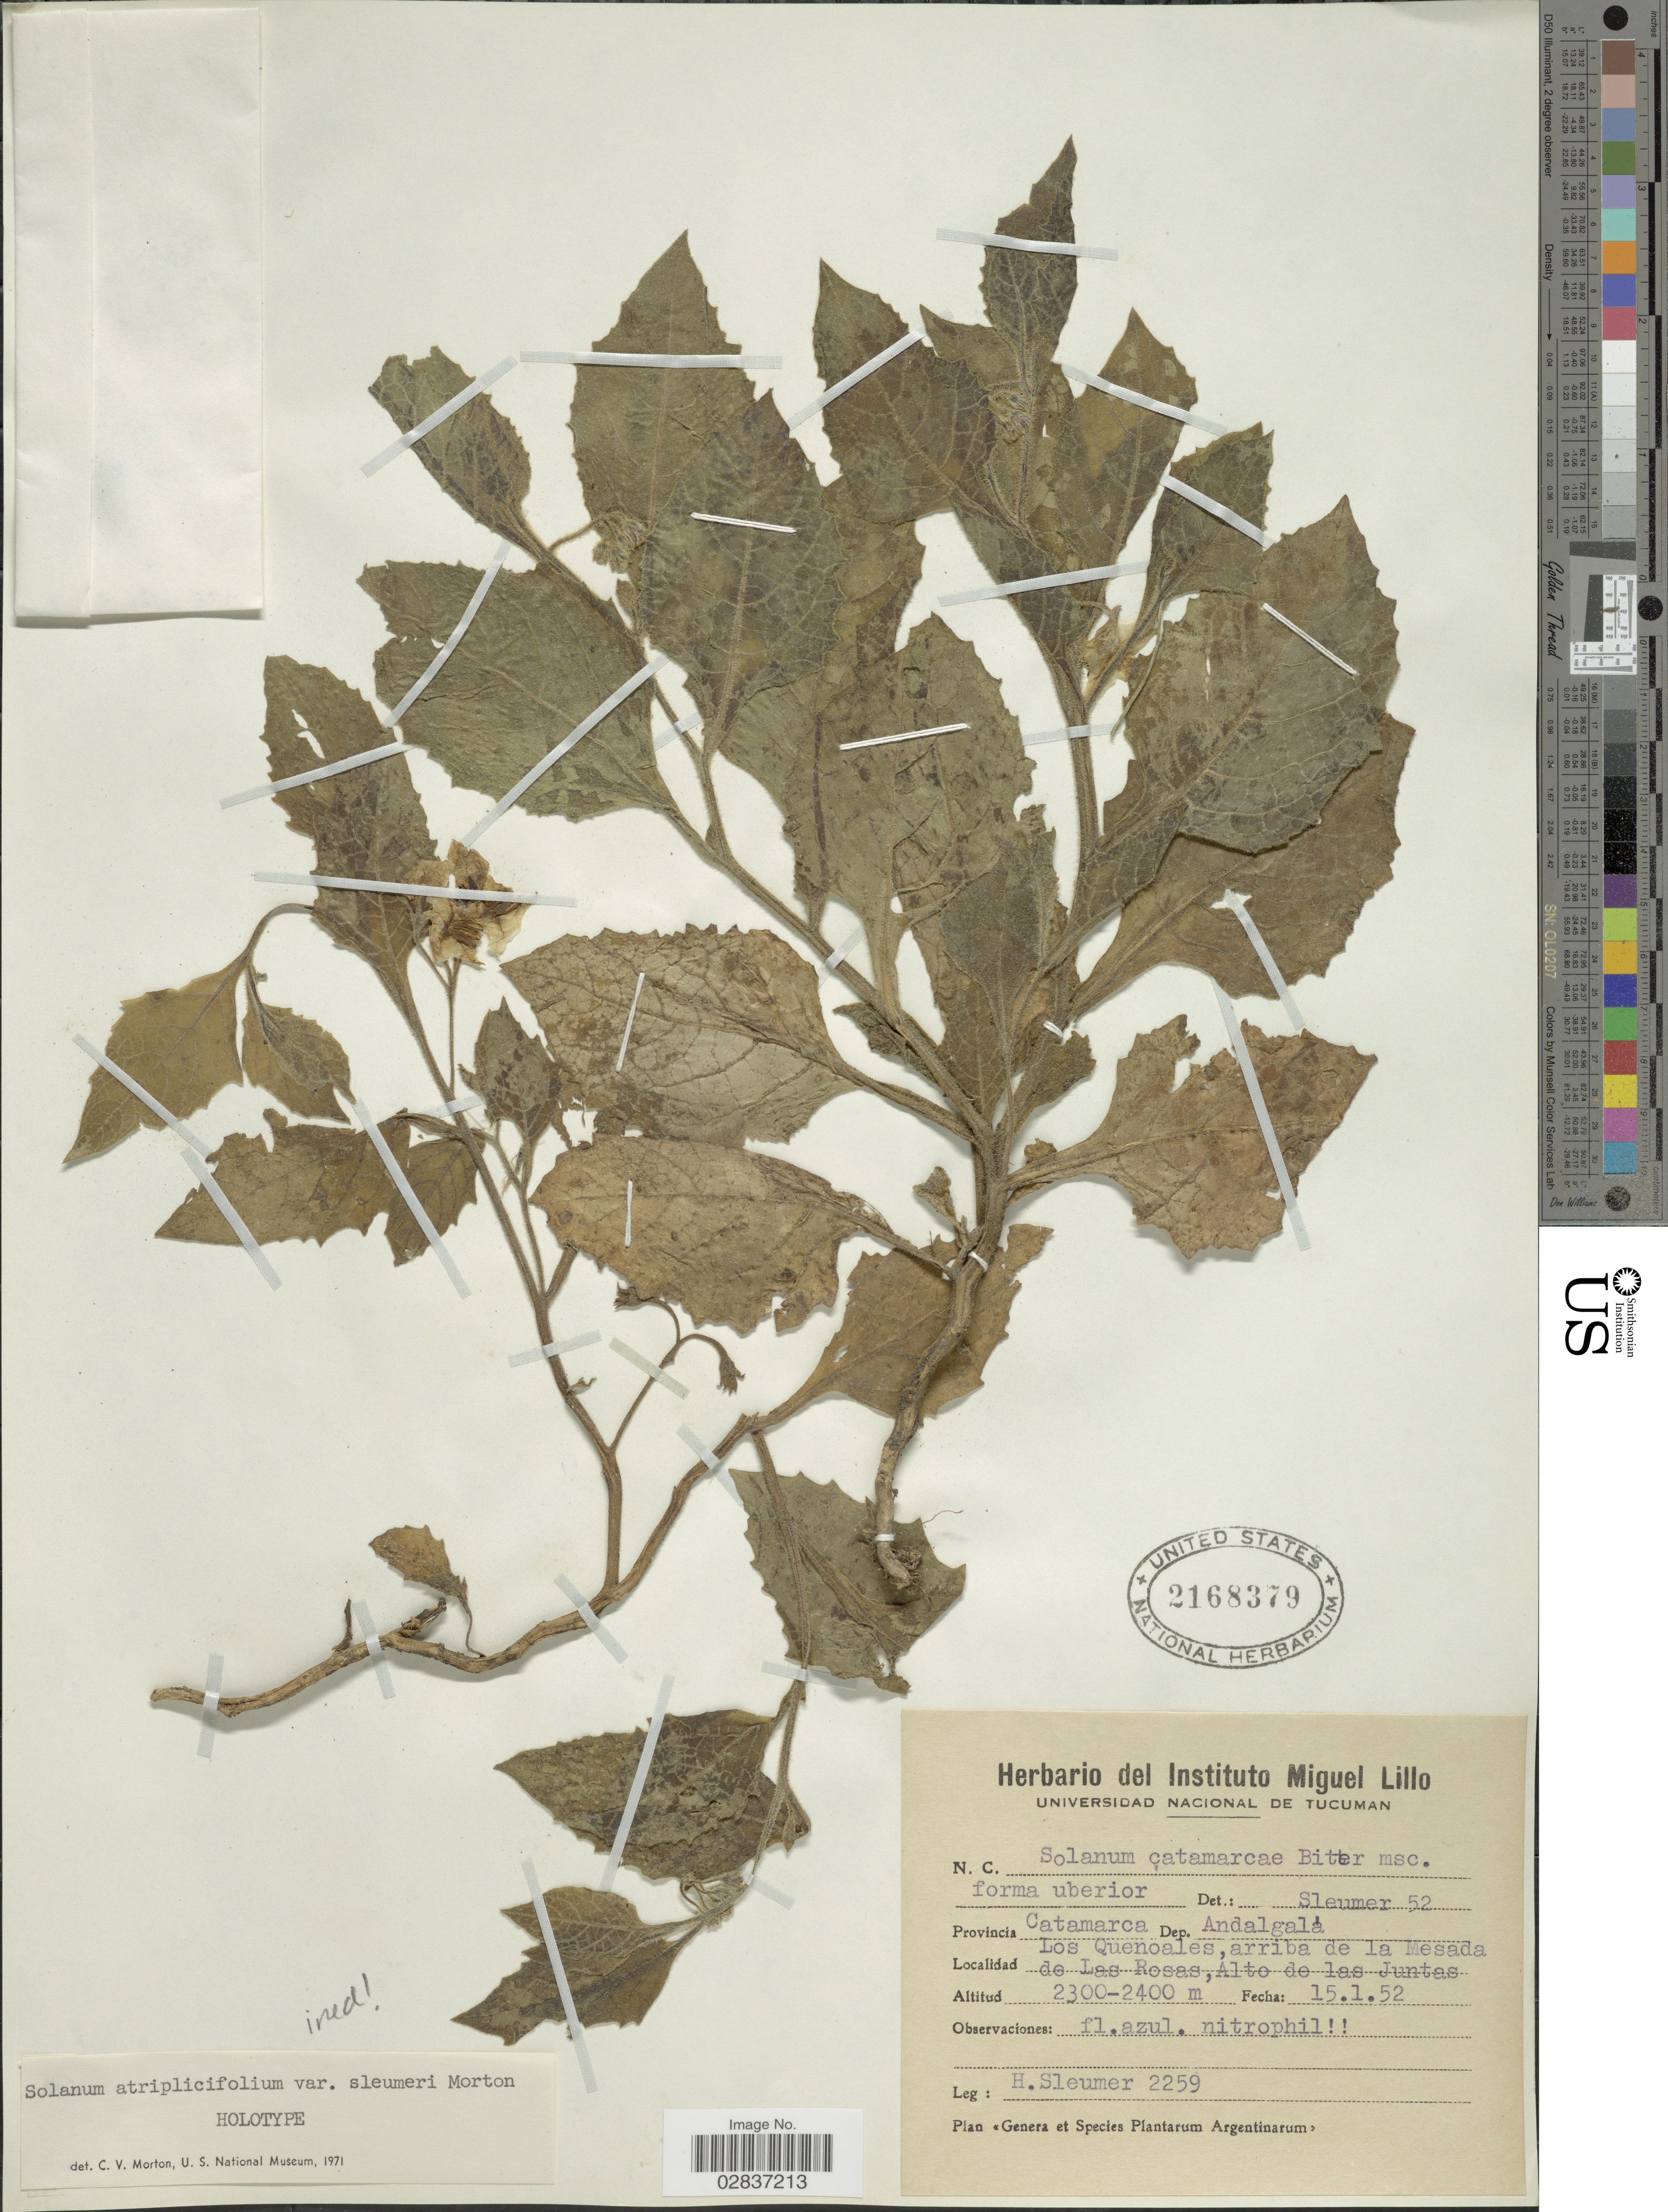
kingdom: Plantae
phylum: Tracheophyta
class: Magnoliopsida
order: Solanales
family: Solanaceae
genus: Solanum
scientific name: Solanum atriplicifolium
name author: Gillies ex Nees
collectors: H. O. Sleumer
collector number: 2259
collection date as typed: Transcribed d/m/y: 15/1/52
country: Argentina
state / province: Catamarca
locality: Provincia Catamarca, Dep. Andalgalá, Los Quenoales, arriba de la Mesada de Las Rosas, Alto de las Juntas.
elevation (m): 2300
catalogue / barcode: US 2168379